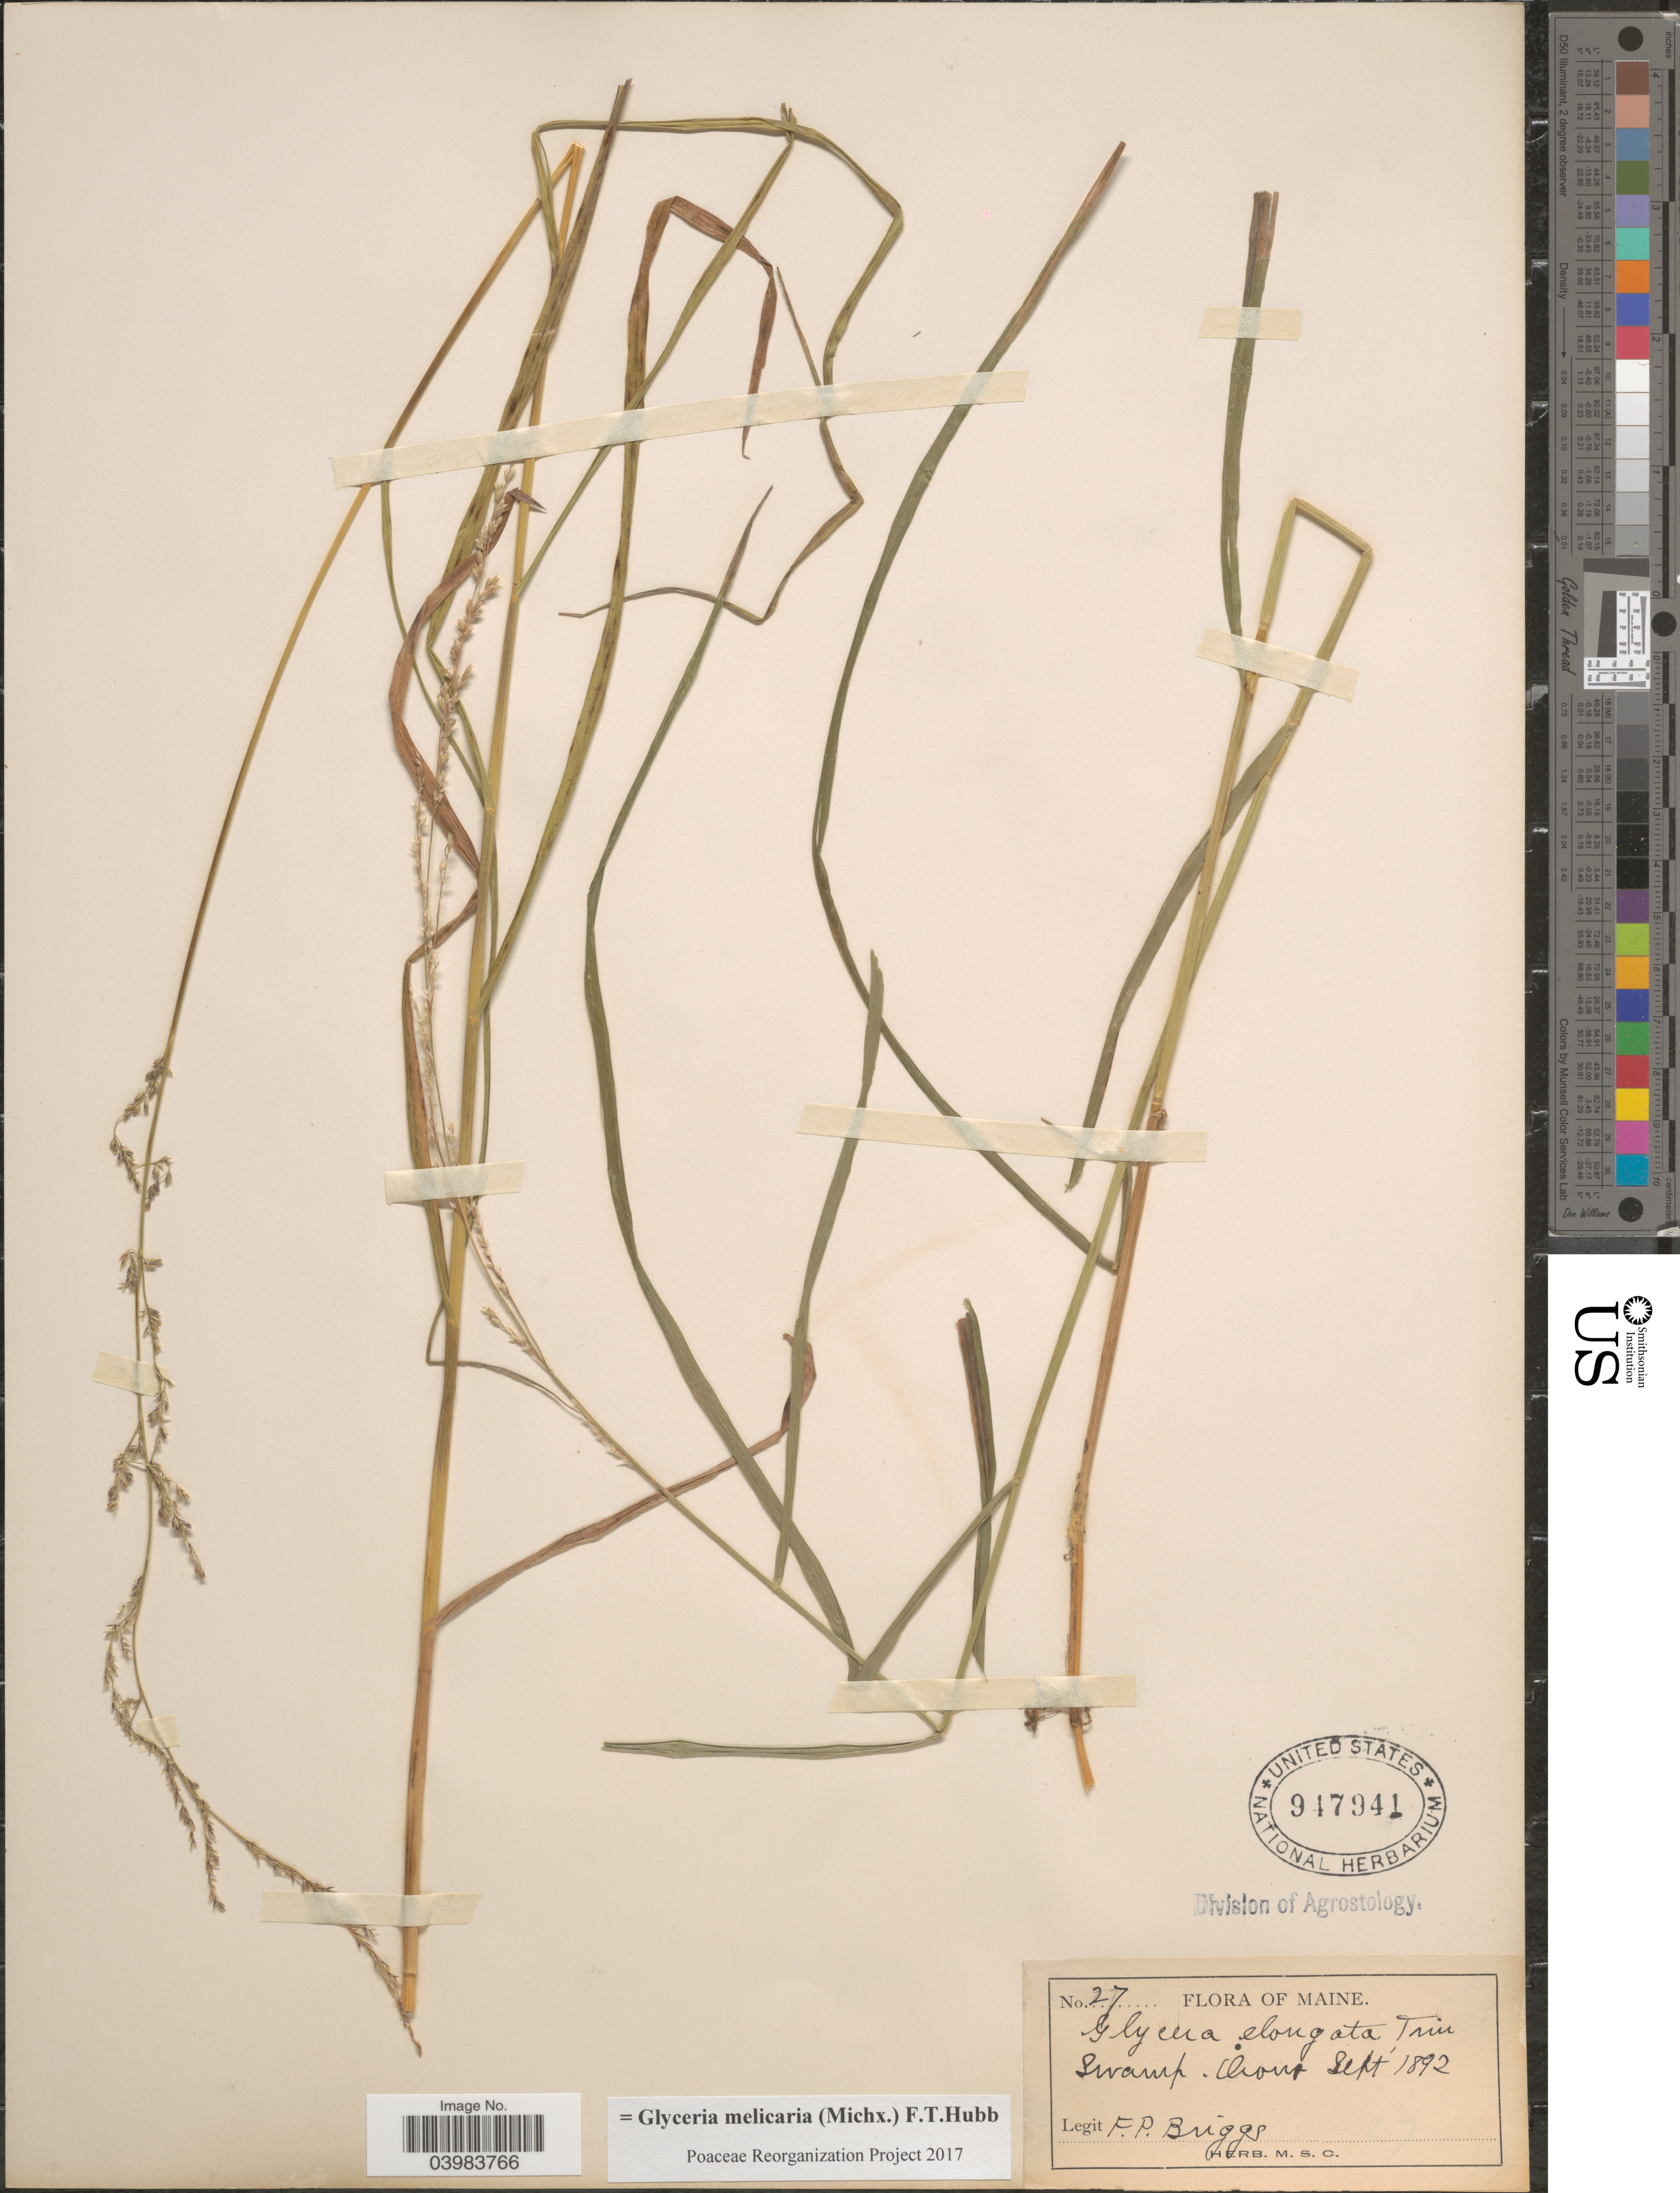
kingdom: Plantae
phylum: Tracheophyta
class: Liliopsida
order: Poales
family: Poaceae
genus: Glyceria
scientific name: Glyceria melicaria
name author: (Michx.) F.T. Hubb.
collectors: F. Briggs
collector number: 27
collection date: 1892-09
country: United States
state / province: Maine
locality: Orono.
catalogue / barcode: US 947941